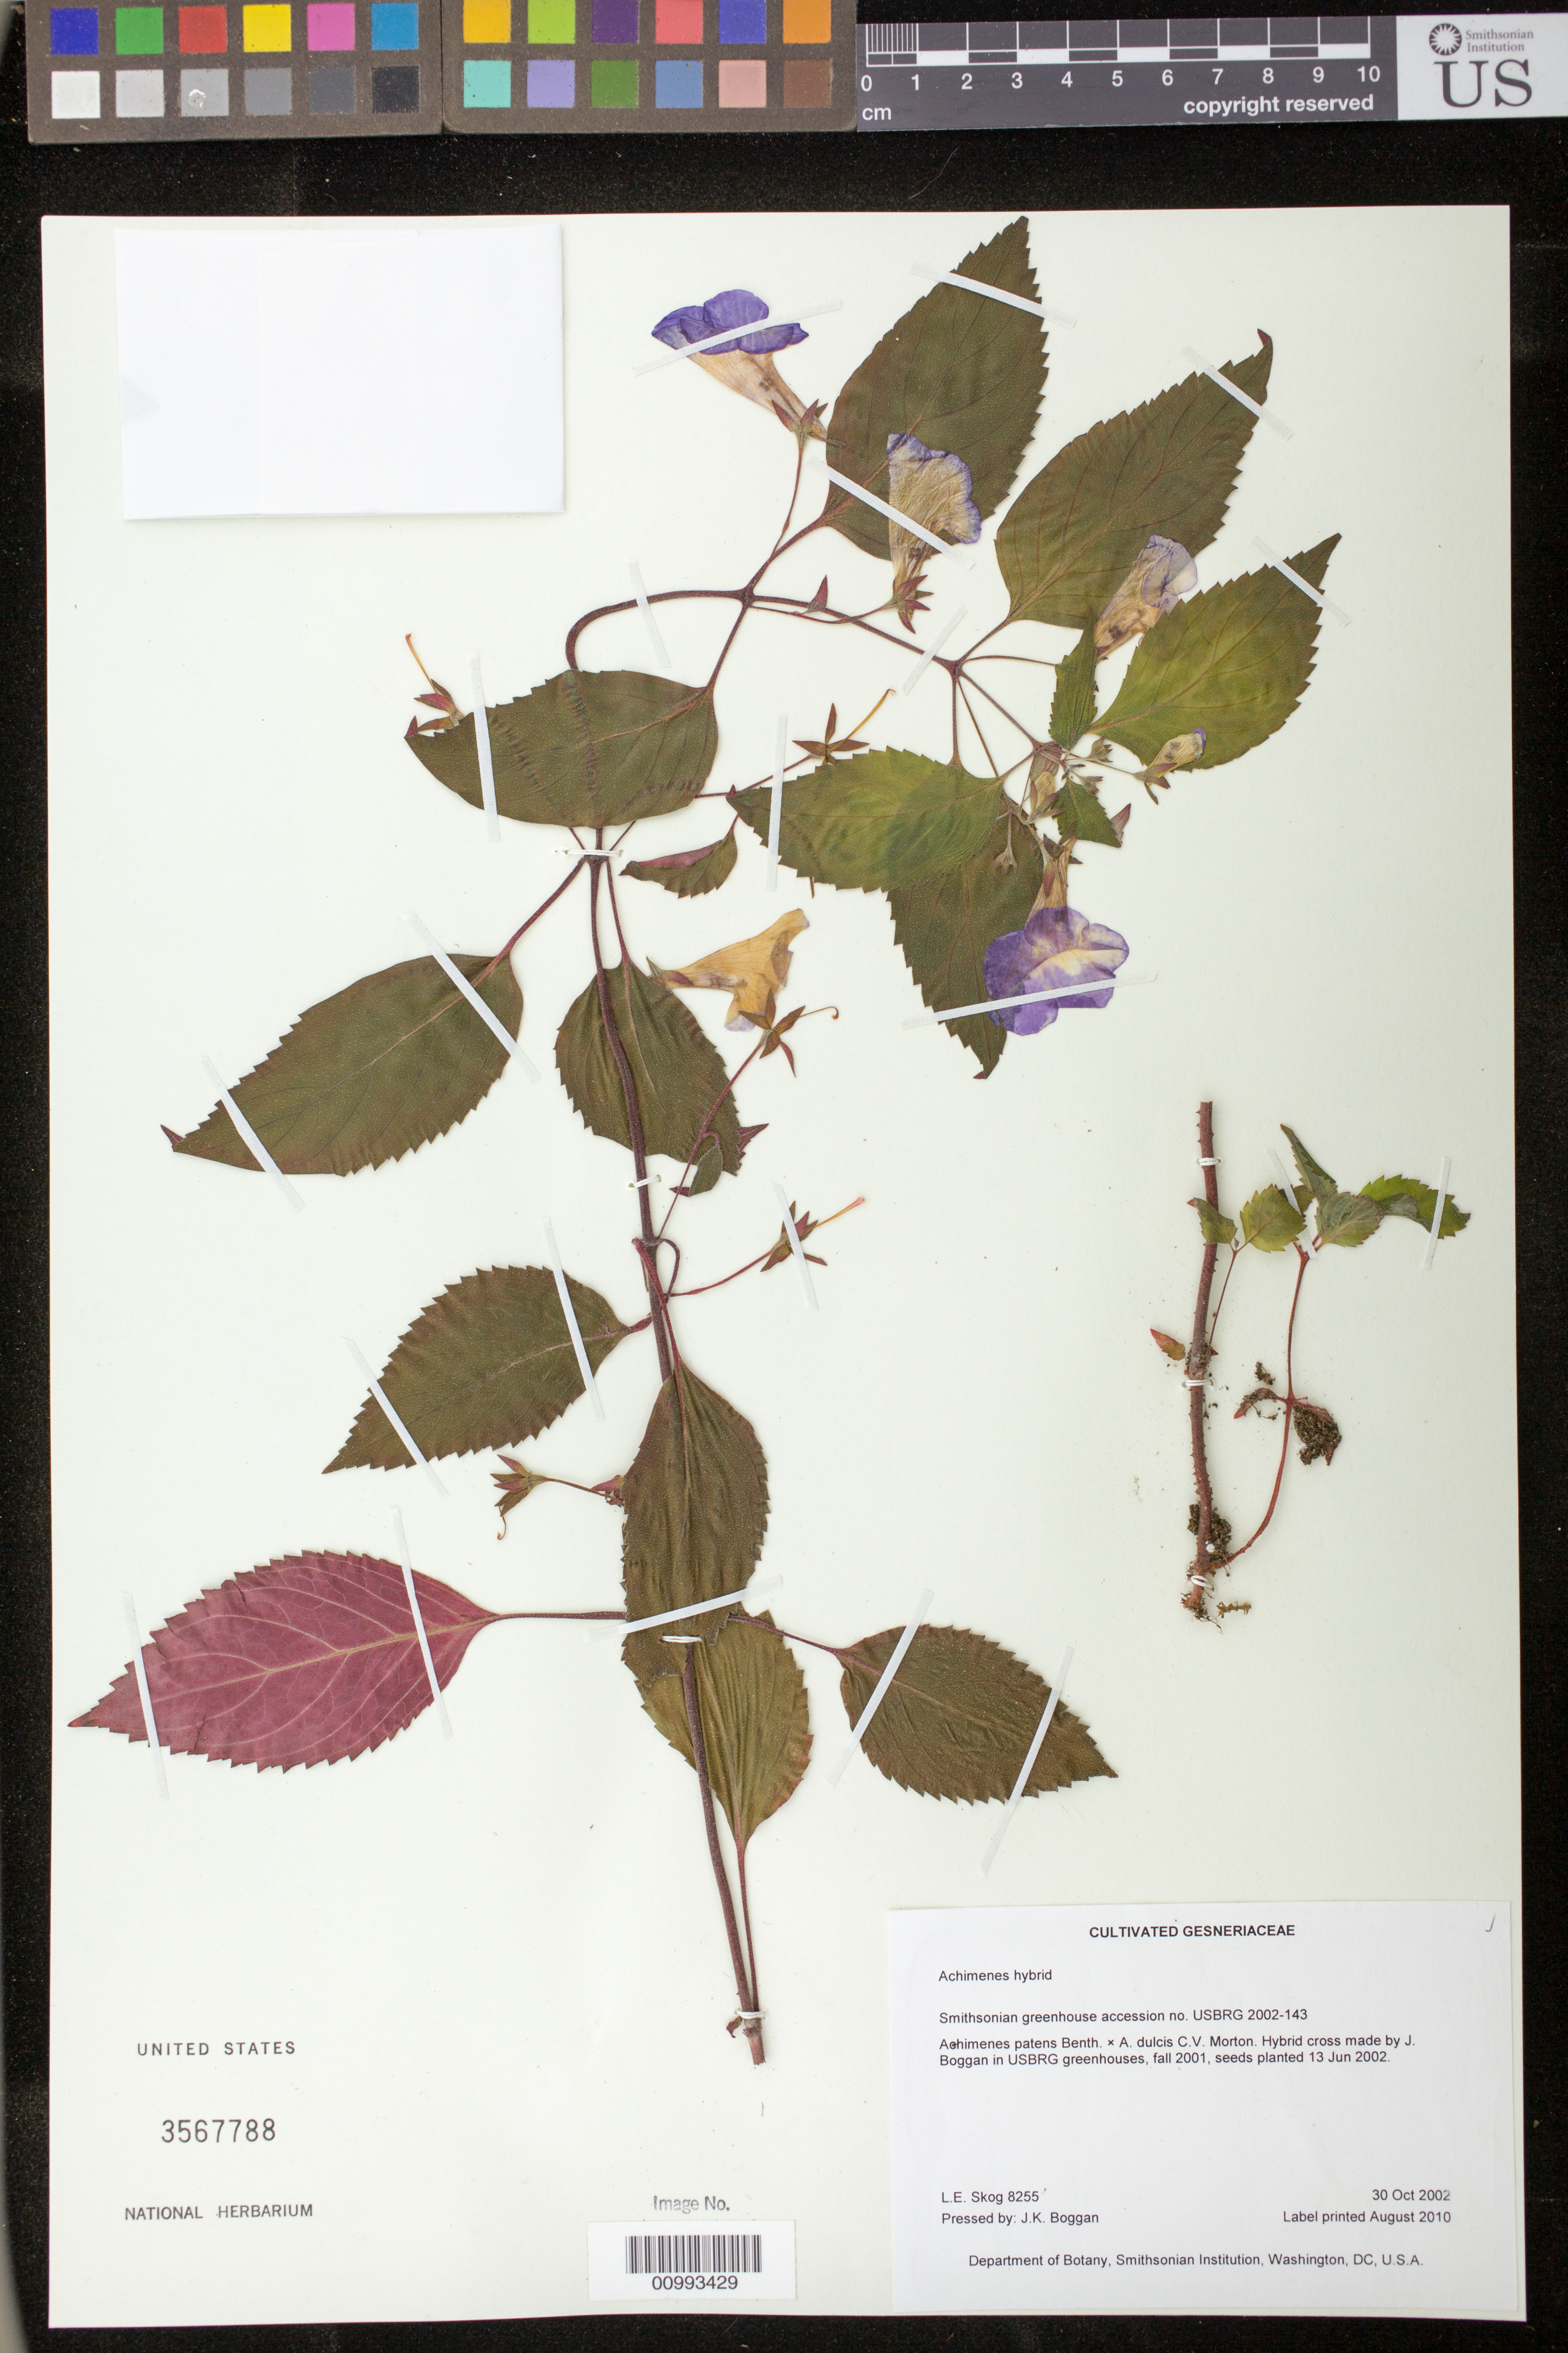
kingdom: Plantae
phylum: Tracheophyta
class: Magnoliopsida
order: Lamiales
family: Gesneriaceae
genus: Achimenes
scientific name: Achimenes hybrid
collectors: L. E. Skog & J. K. Boggan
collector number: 8255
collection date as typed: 30 Oct 2002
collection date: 2002-10-30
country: United States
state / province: District of Columbia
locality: Department of Botany, Smithsonian Institution, Washington, DC, U.S.A.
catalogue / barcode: US 3567788